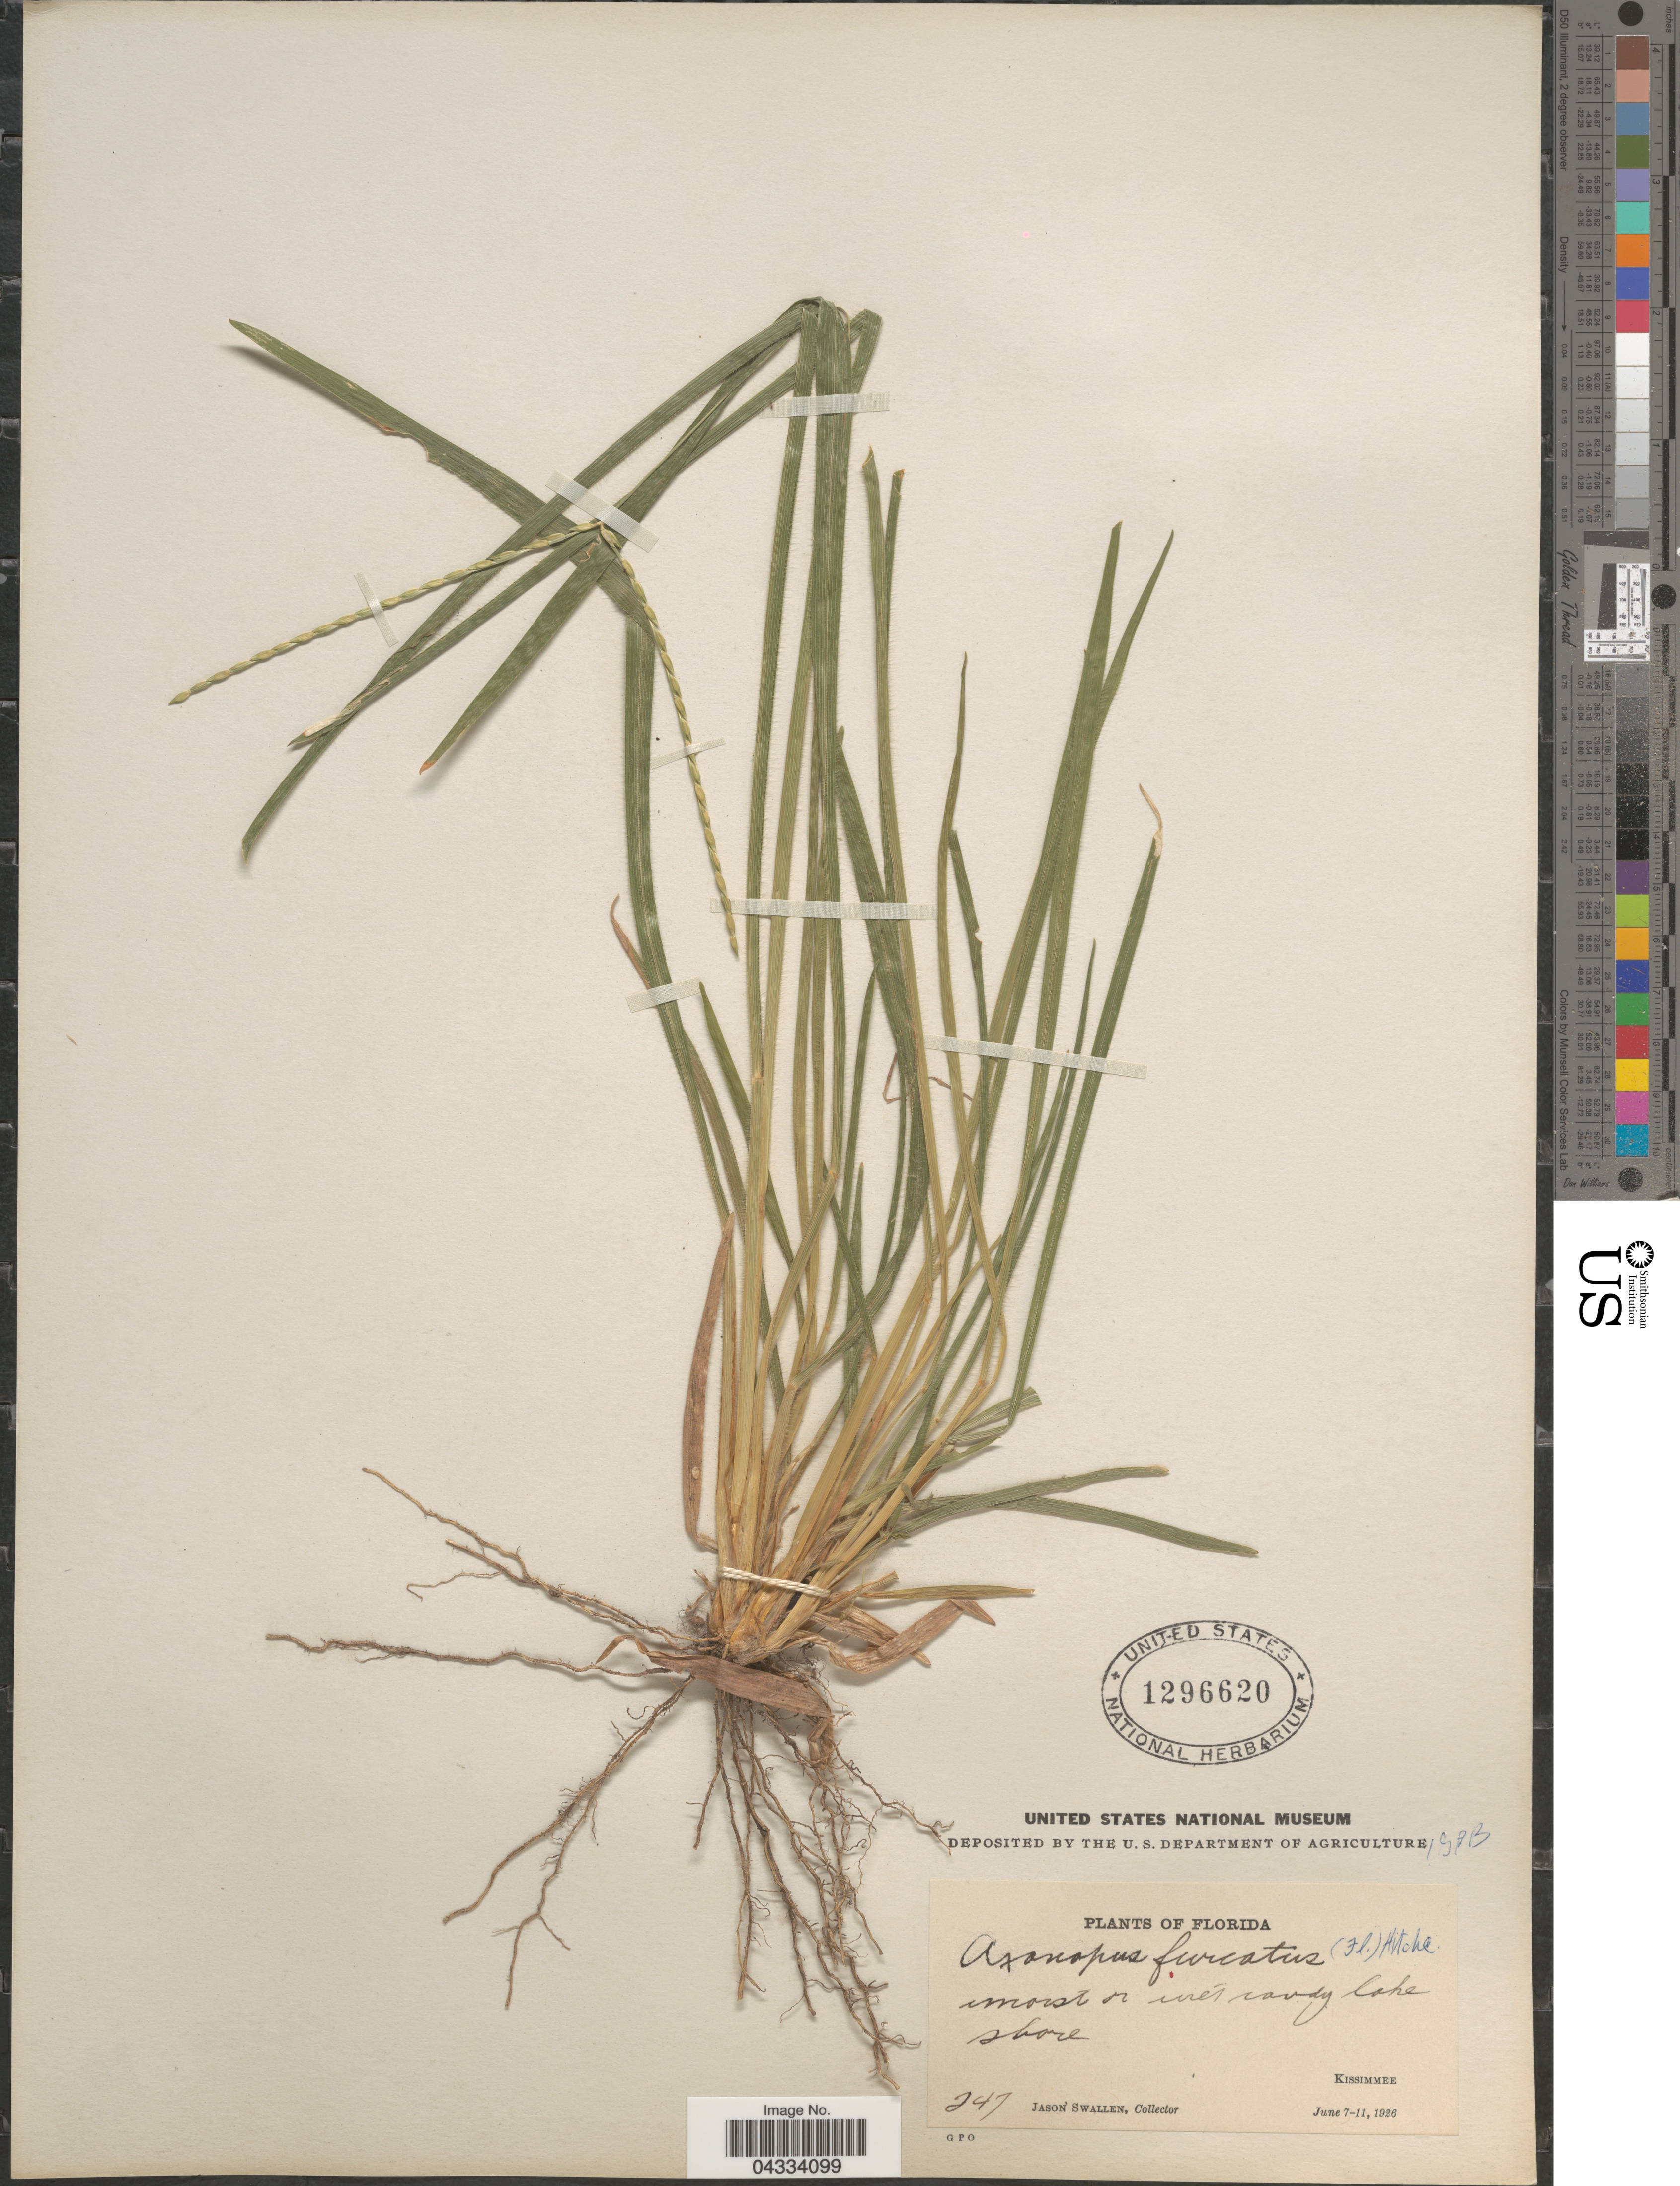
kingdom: Plantae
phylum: Tracheophyta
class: Liliopsida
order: Poales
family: Poaceae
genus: Axonopus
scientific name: Axonopus furcatus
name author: (Flüggé) Hitchc.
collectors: J. R. Swallen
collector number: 247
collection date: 1926-06-07/1926-06-11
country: United States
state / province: Florida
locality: Kissimmee.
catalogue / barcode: US 1296620